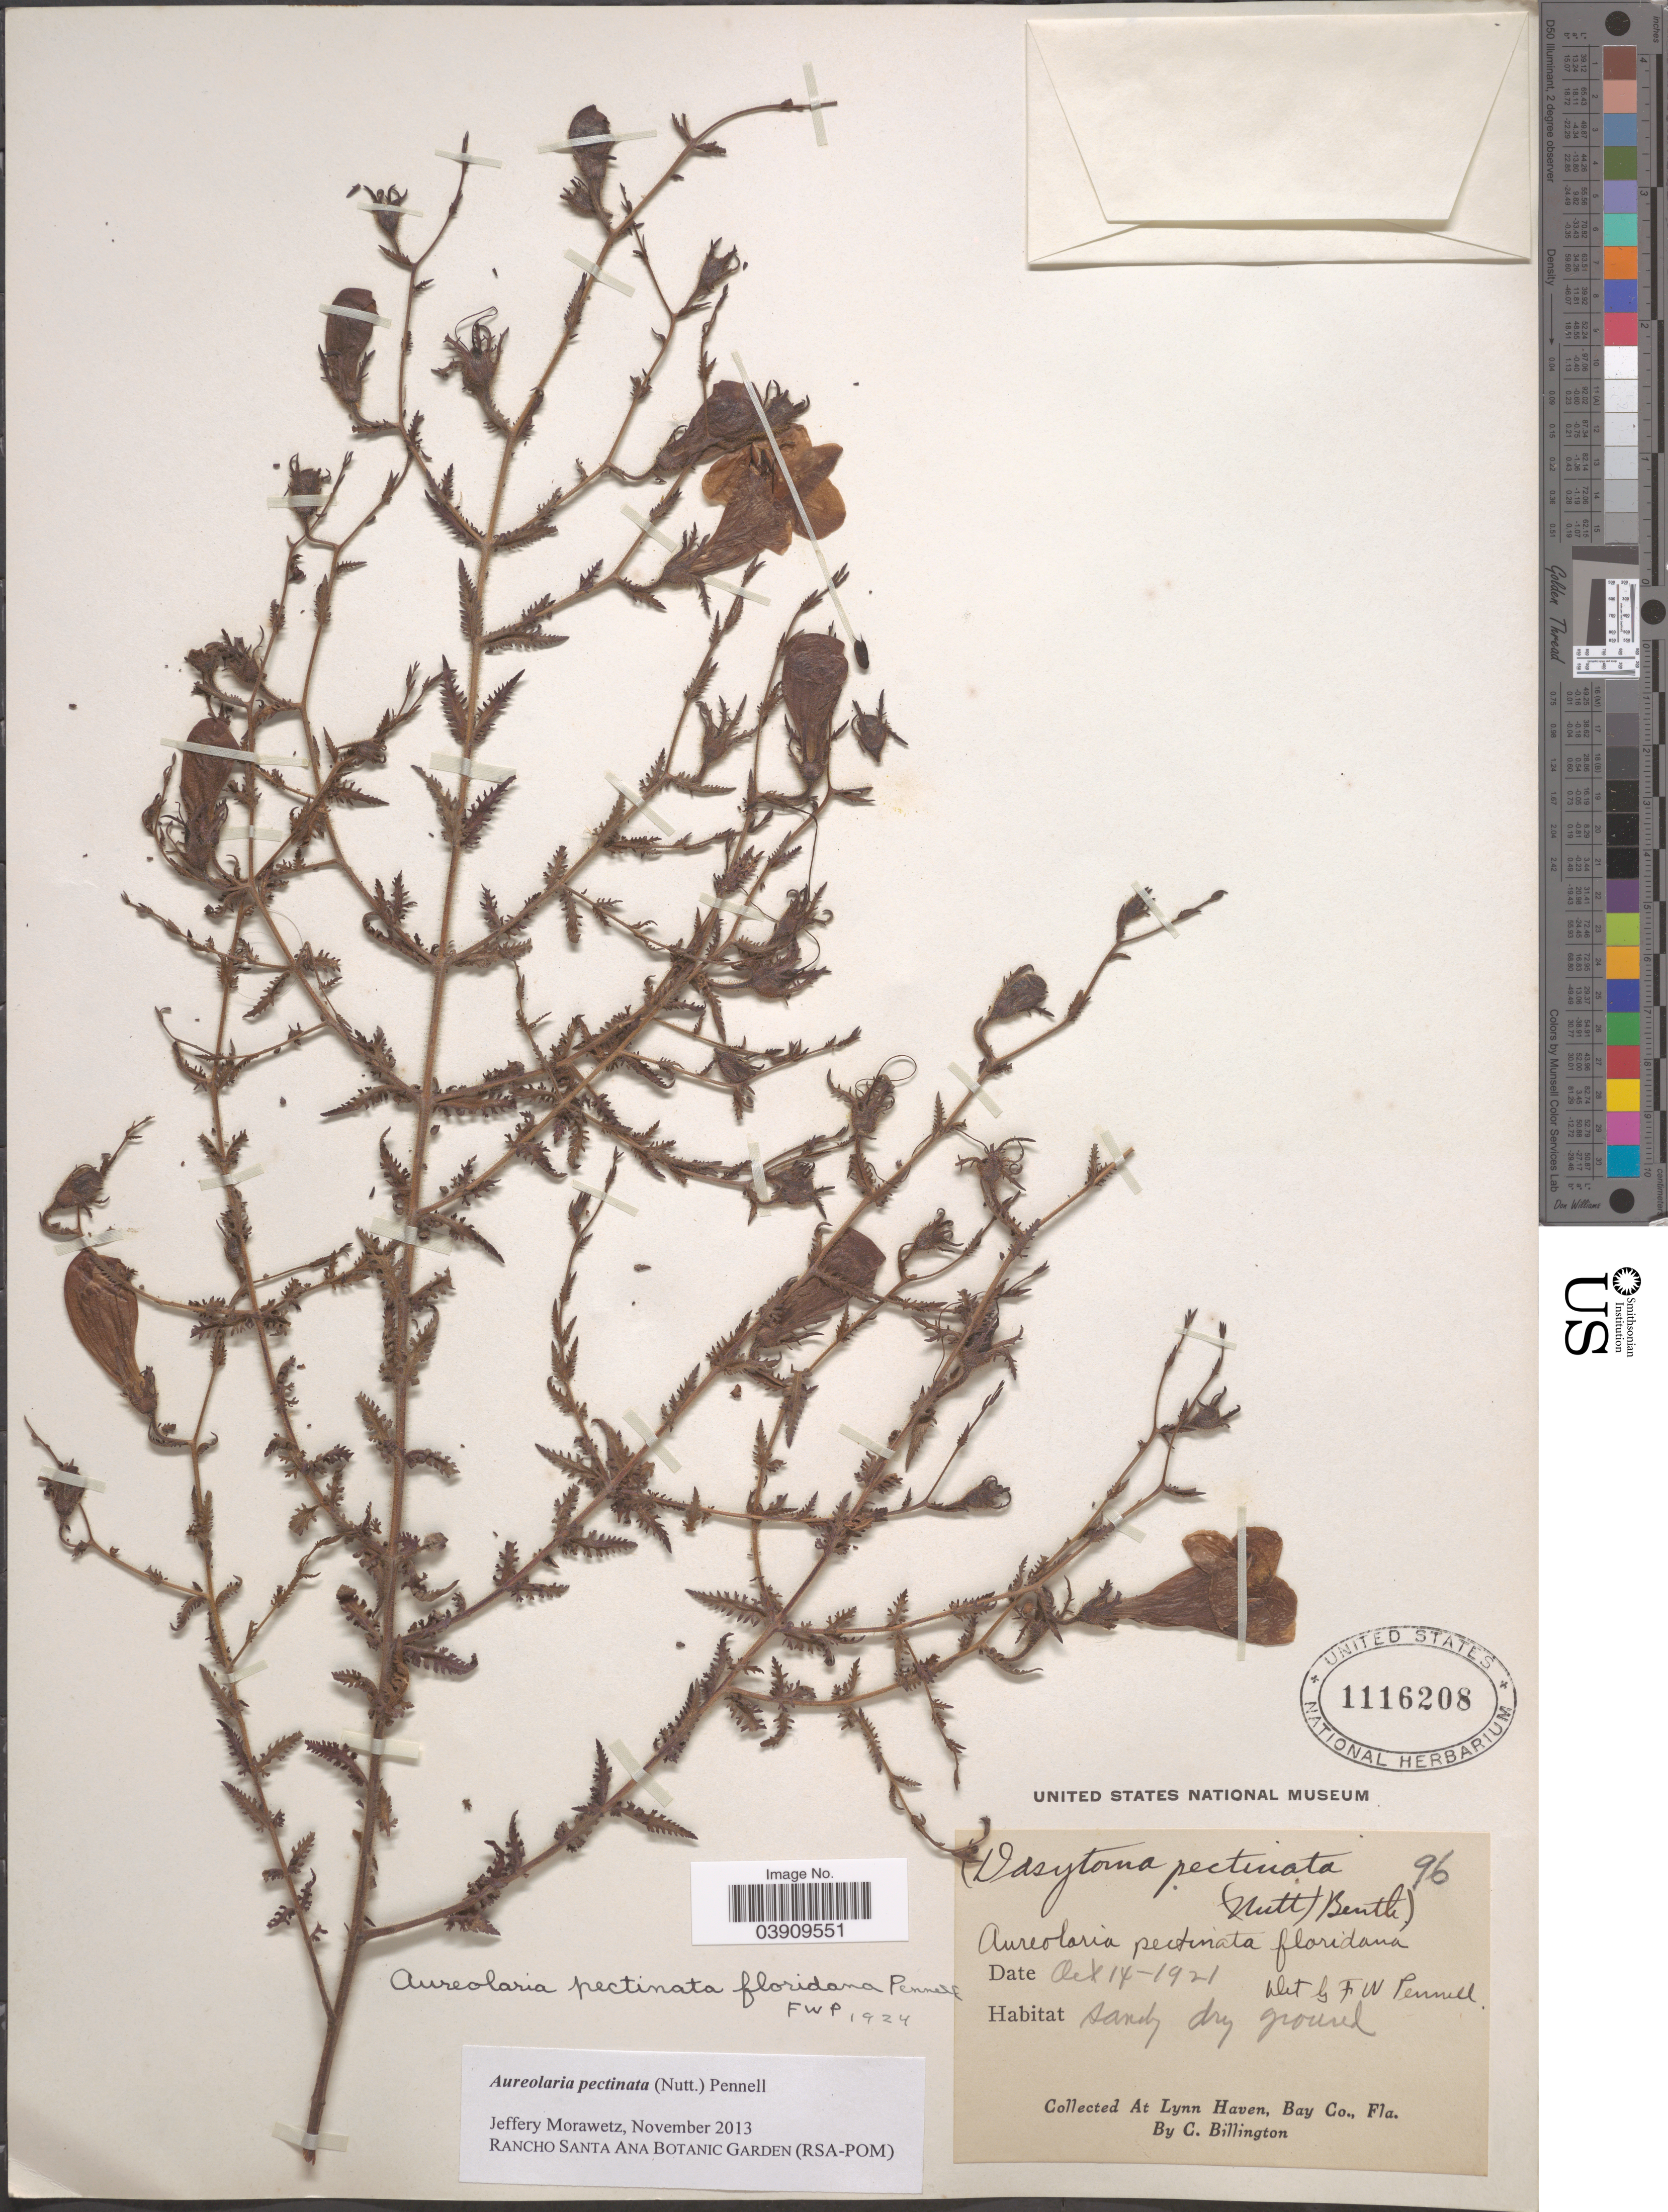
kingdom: Plantae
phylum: Tracheophyta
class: Magnoliopsida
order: Lamiales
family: Orobanchaceae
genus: Aureolaria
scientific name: Aureolaria pectinata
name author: (Nutt.) Pennell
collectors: C. Billington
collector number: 96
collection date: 1921-10-14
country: United States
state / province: Florida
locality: Lynn Haven, Bay Co.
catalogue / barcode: US 1116208